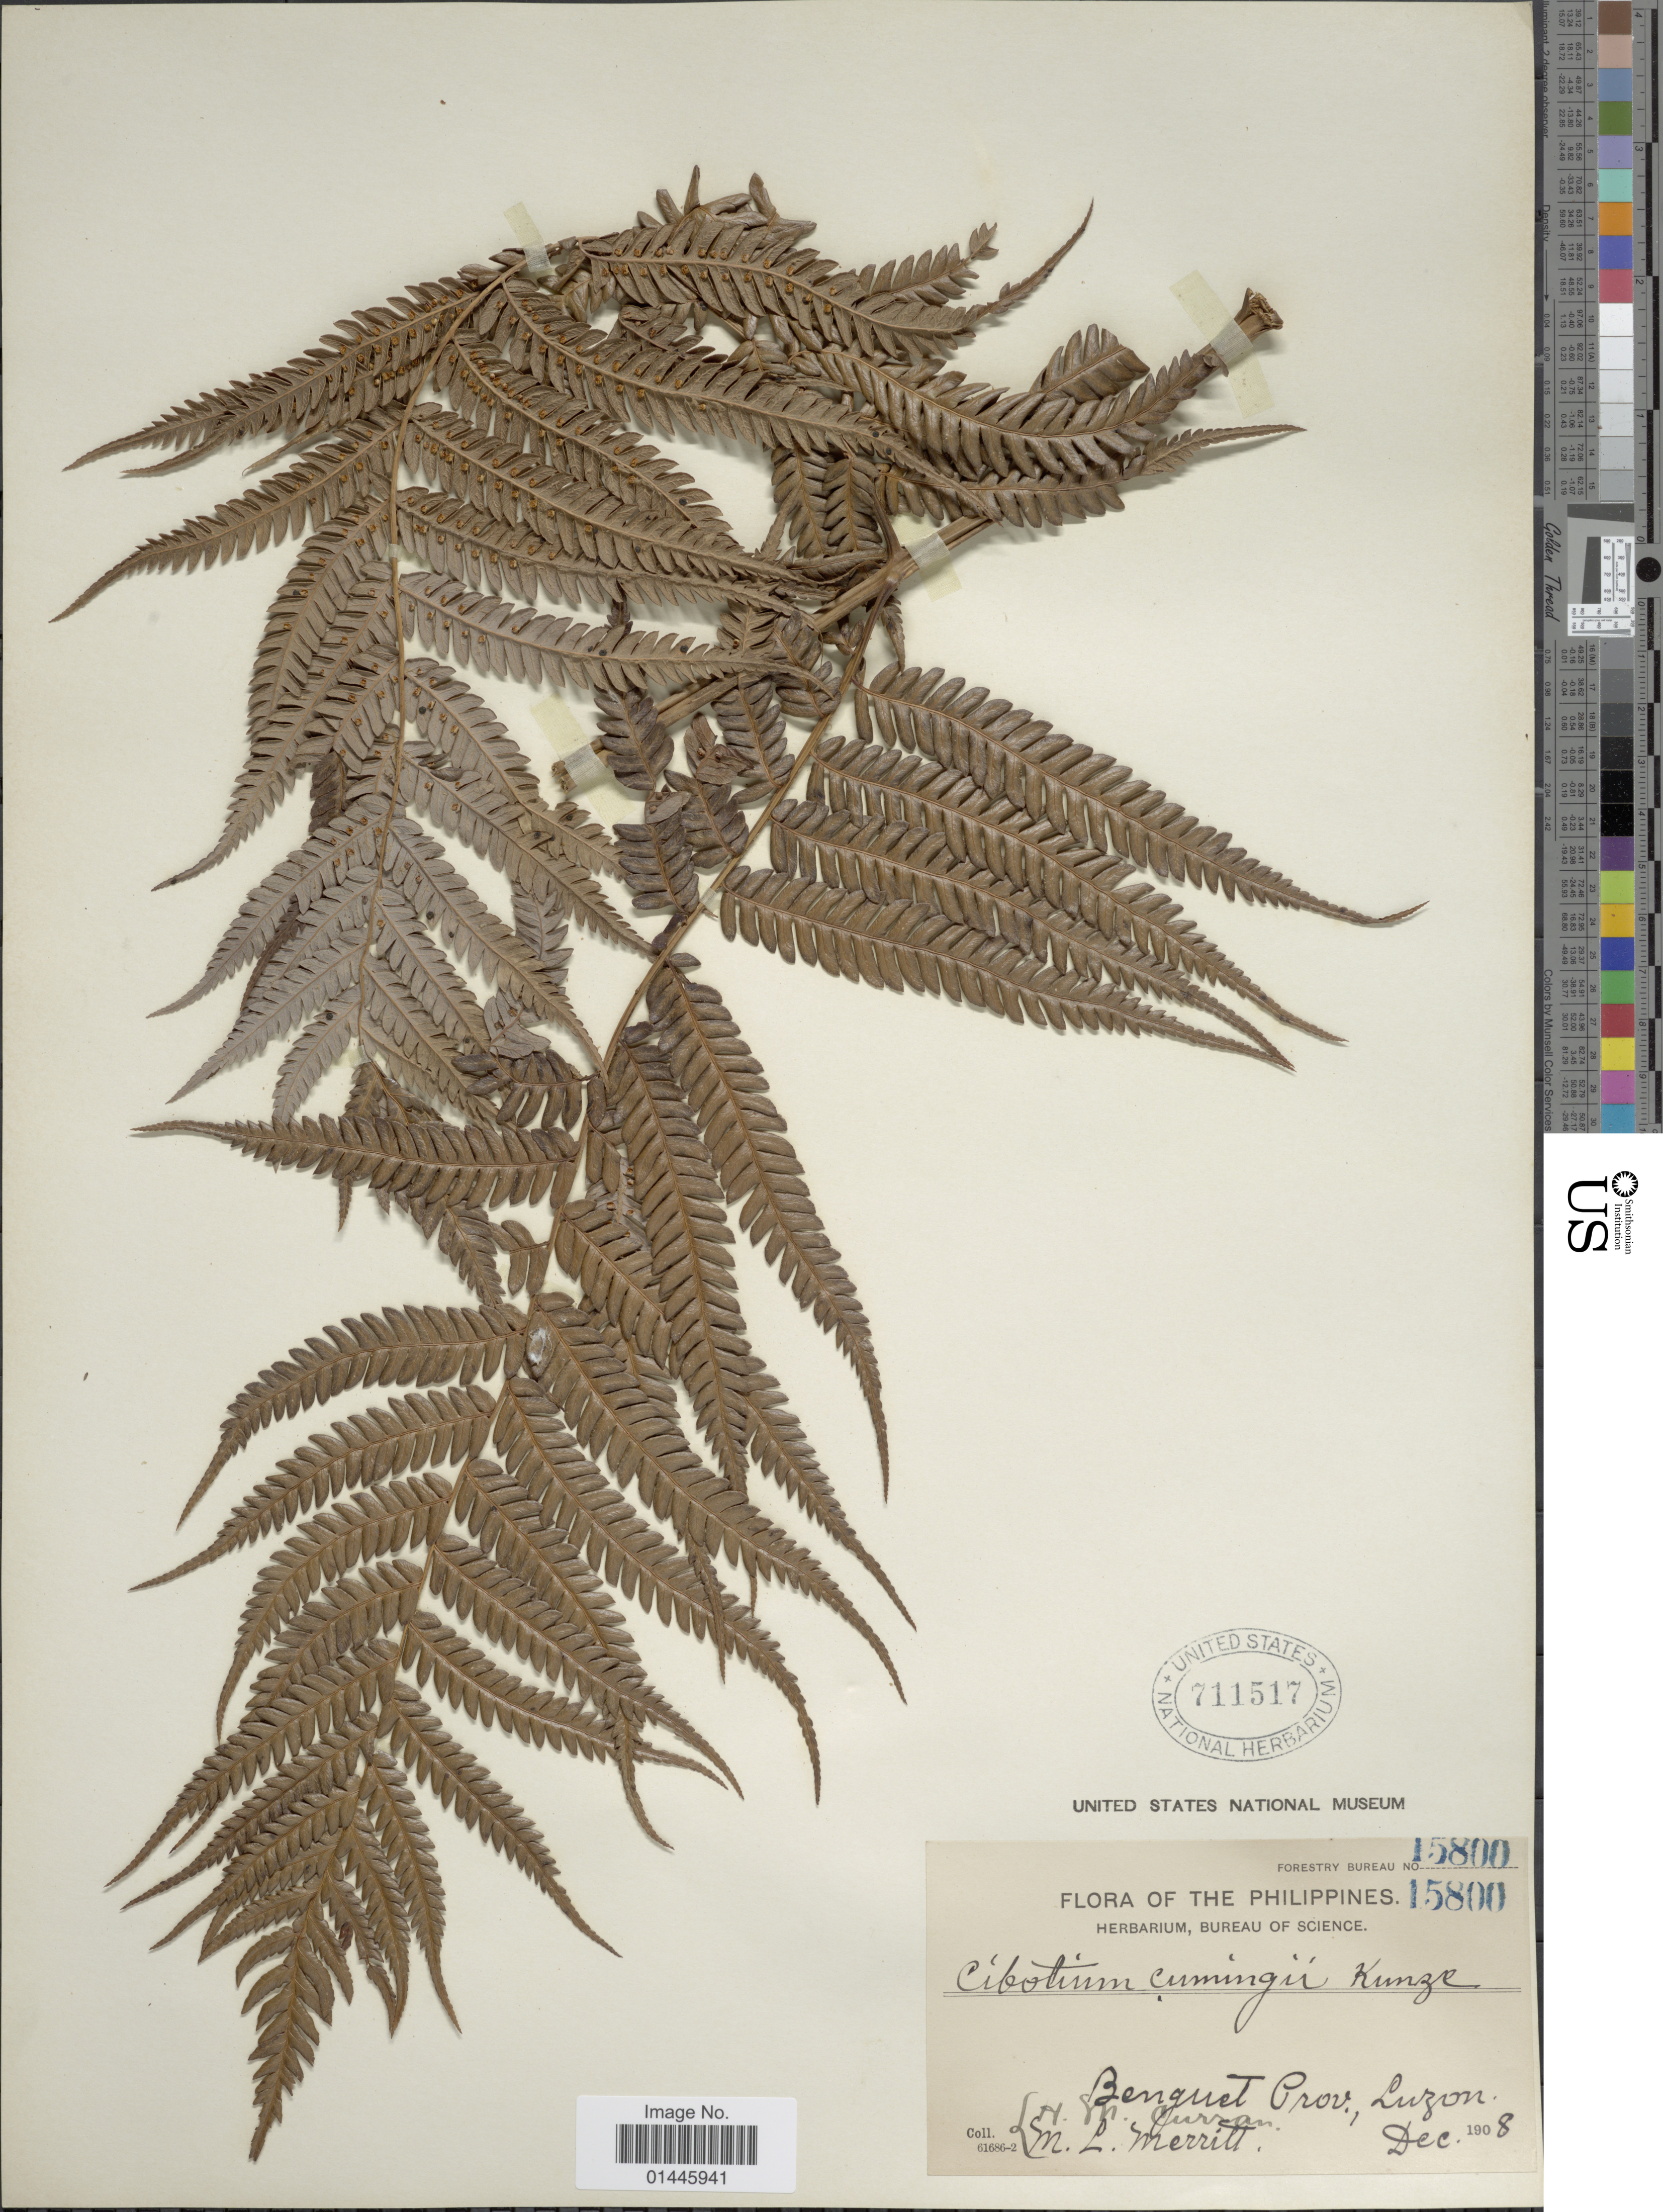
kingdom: Plantae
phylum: Tracheophyta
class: Polypodiopsida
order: Cyatheales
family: Cibotiaceae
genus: Cibotium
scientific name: Cibotium barometz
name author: (L.) J. Sm.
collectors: H. M. Curran & M. L. Merritt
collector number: Forestry Bureau 15800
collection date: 1908-12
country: Philippines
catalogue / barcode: US 711517